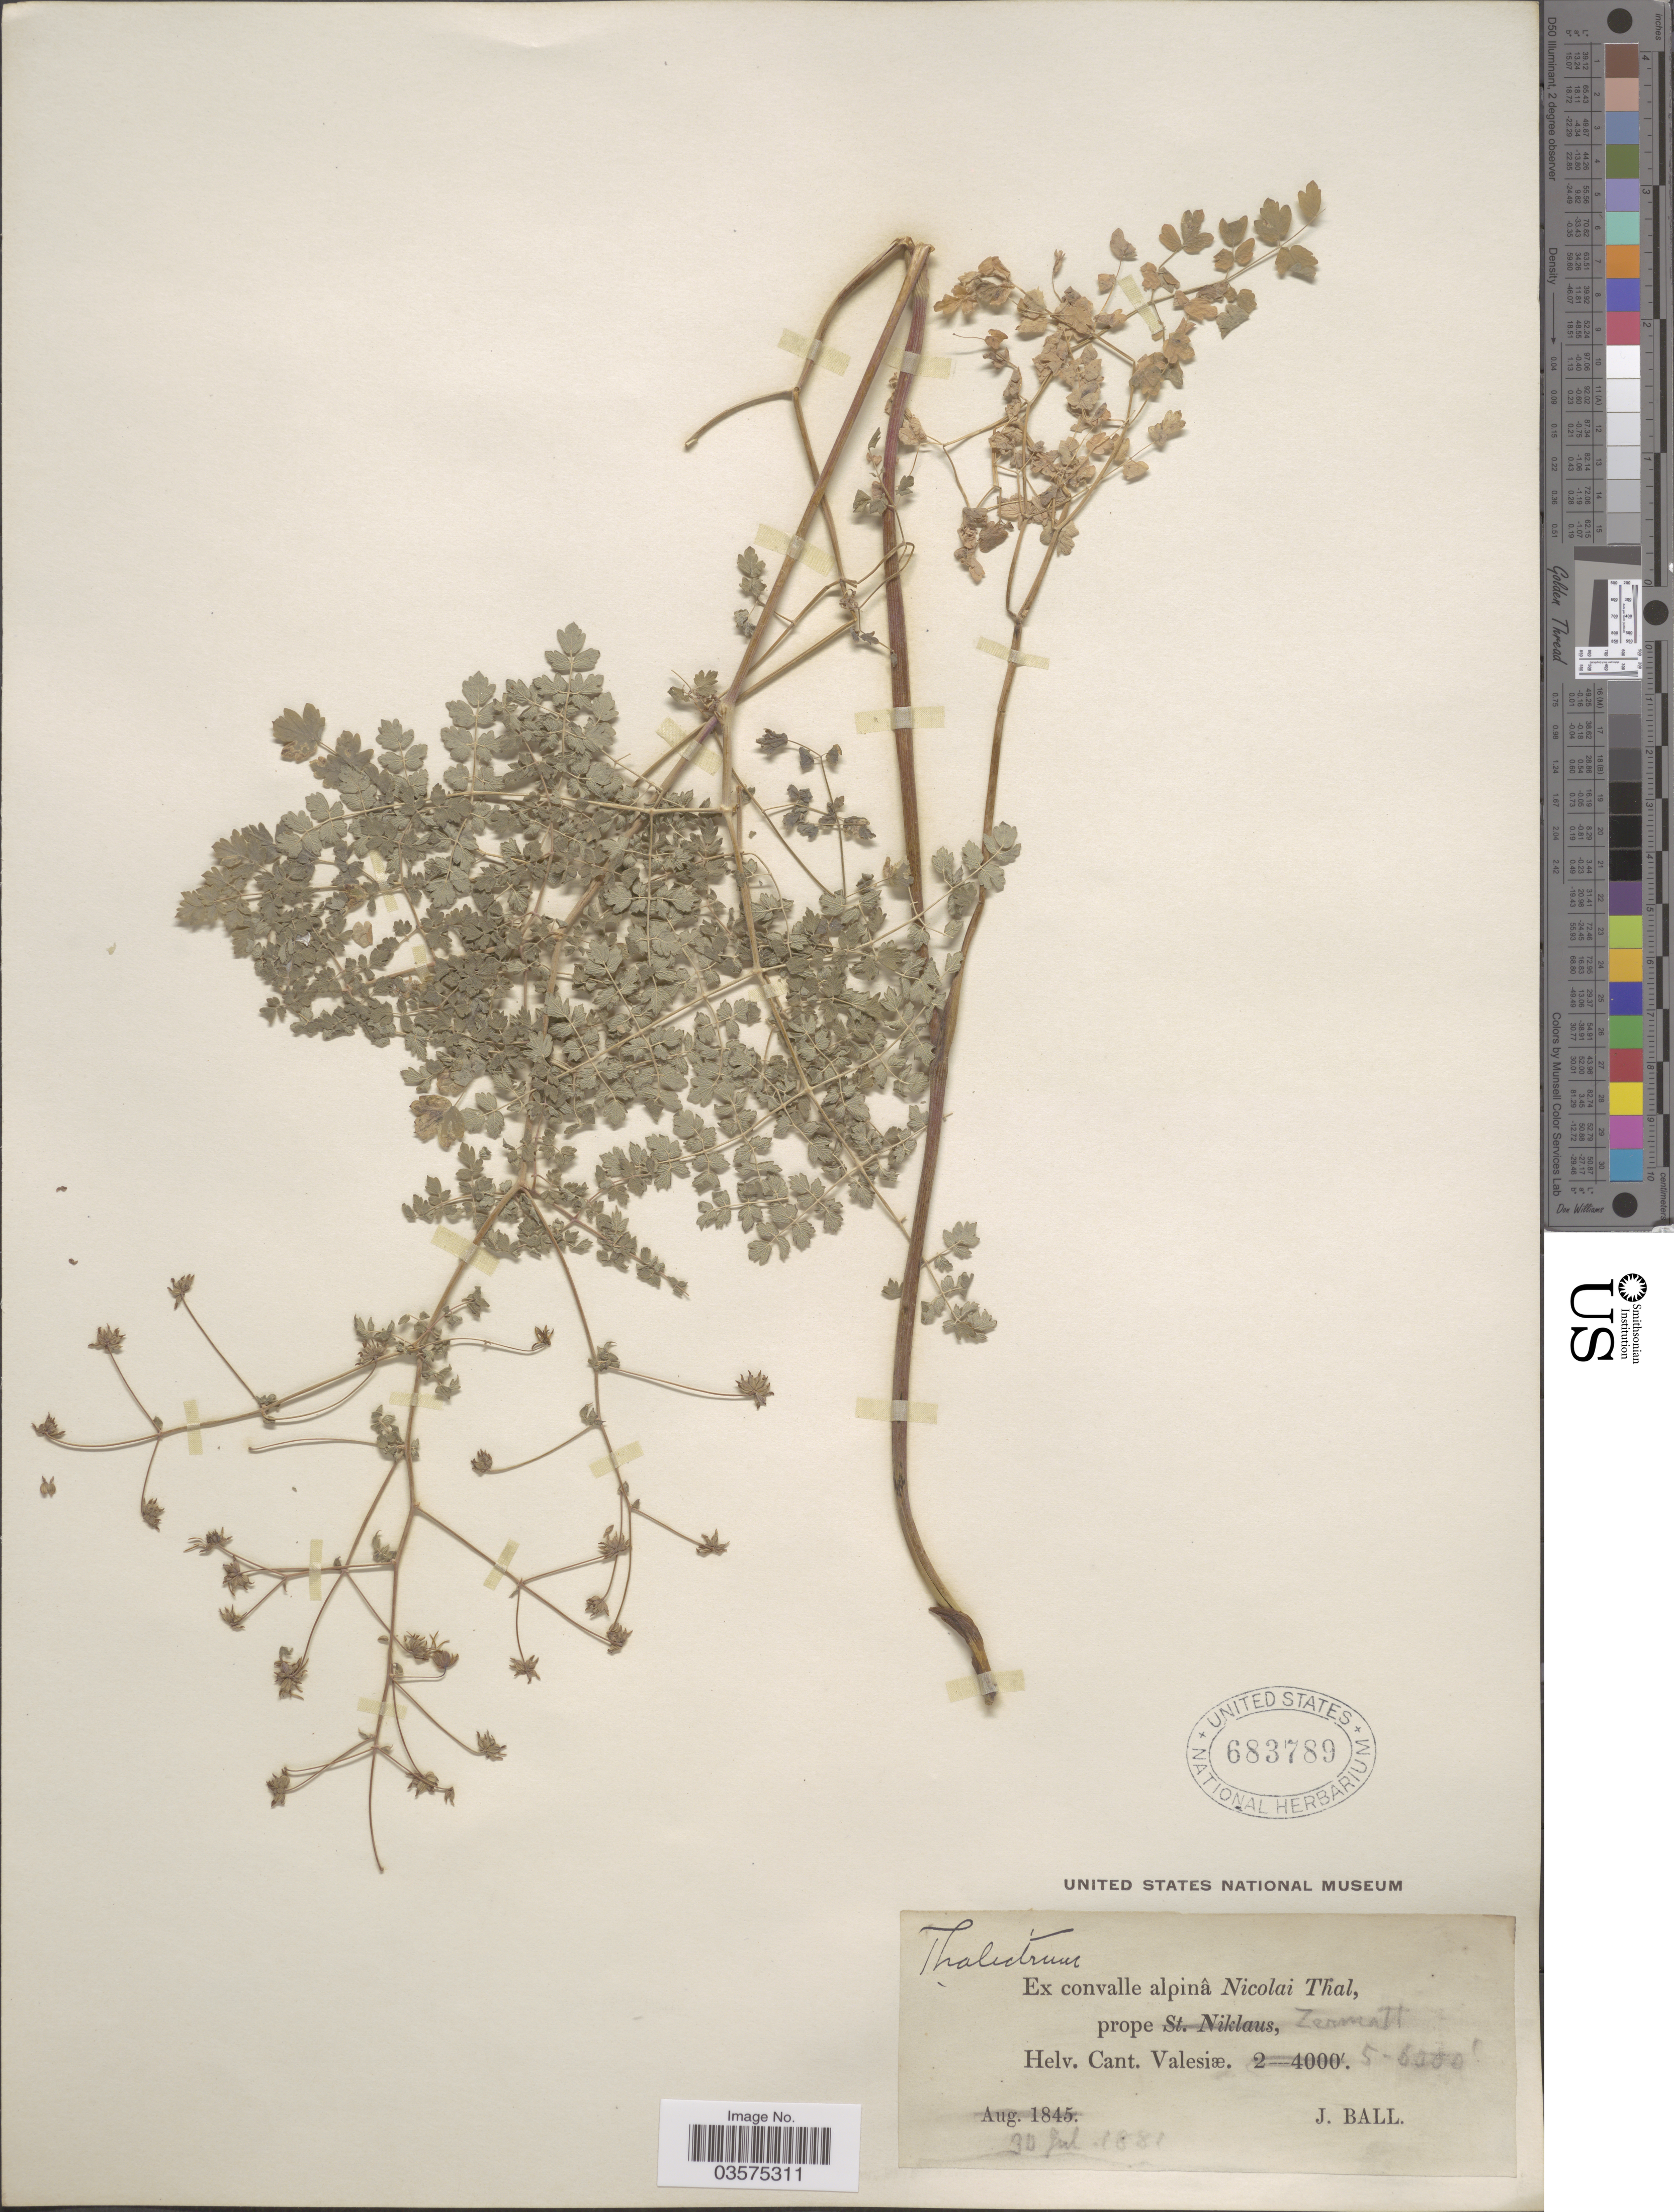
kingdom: Plantae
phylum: Tracheophyta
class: Magnoliopsida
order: Ranunculales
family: Ranunculaceae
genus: Thalictrum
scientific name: Thalictrum sp.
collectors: J. Ball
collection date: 1881-07-30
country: Switzerland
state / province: Valais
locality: Ex convalle alpinâ Nicolai Thal, prope Zermatt. Helv. Cant. Valesiœ.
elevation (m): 1524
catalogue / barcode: US 683789